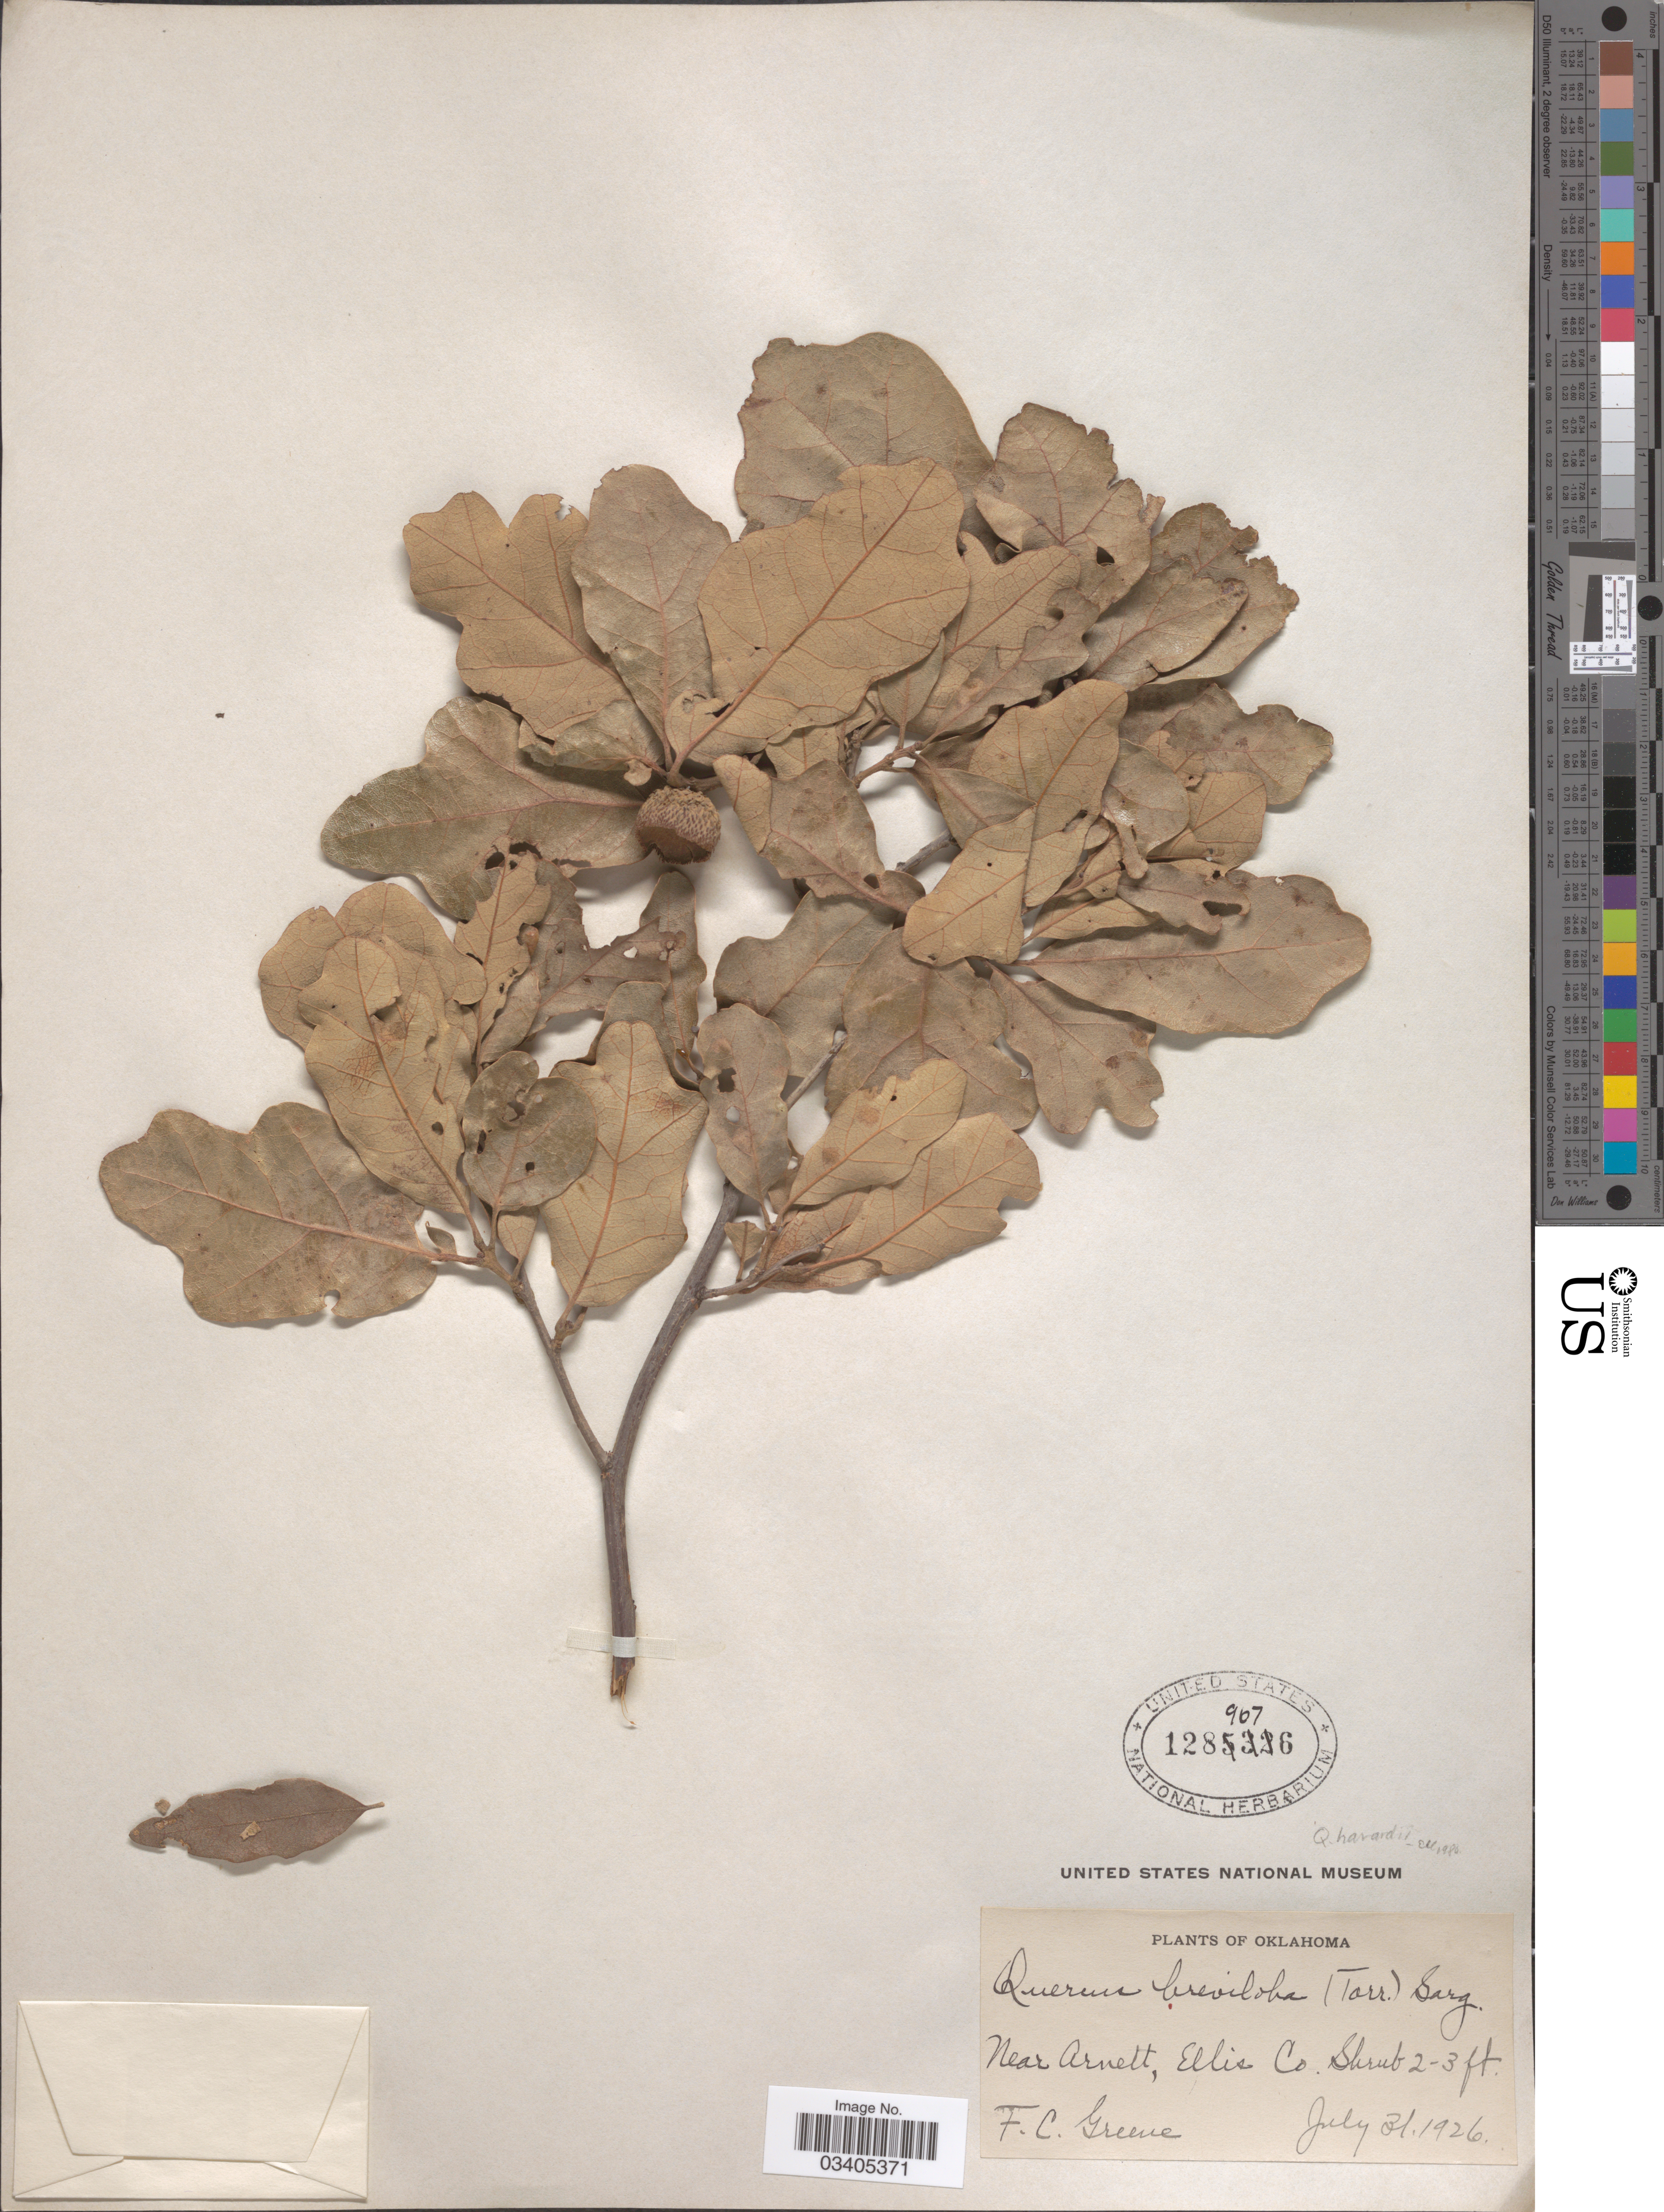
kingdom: Plantae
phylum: Tracheophyta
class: Magnoliopsida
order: Fagales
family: Fagaceae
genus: Quercus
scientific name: Quercus havardii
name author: Rydb.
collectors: F. C. Greene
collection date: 1926-07-31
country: United States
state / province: Oklahoma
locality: Near Arnett, Ellis Co.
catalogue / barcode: US 1289676